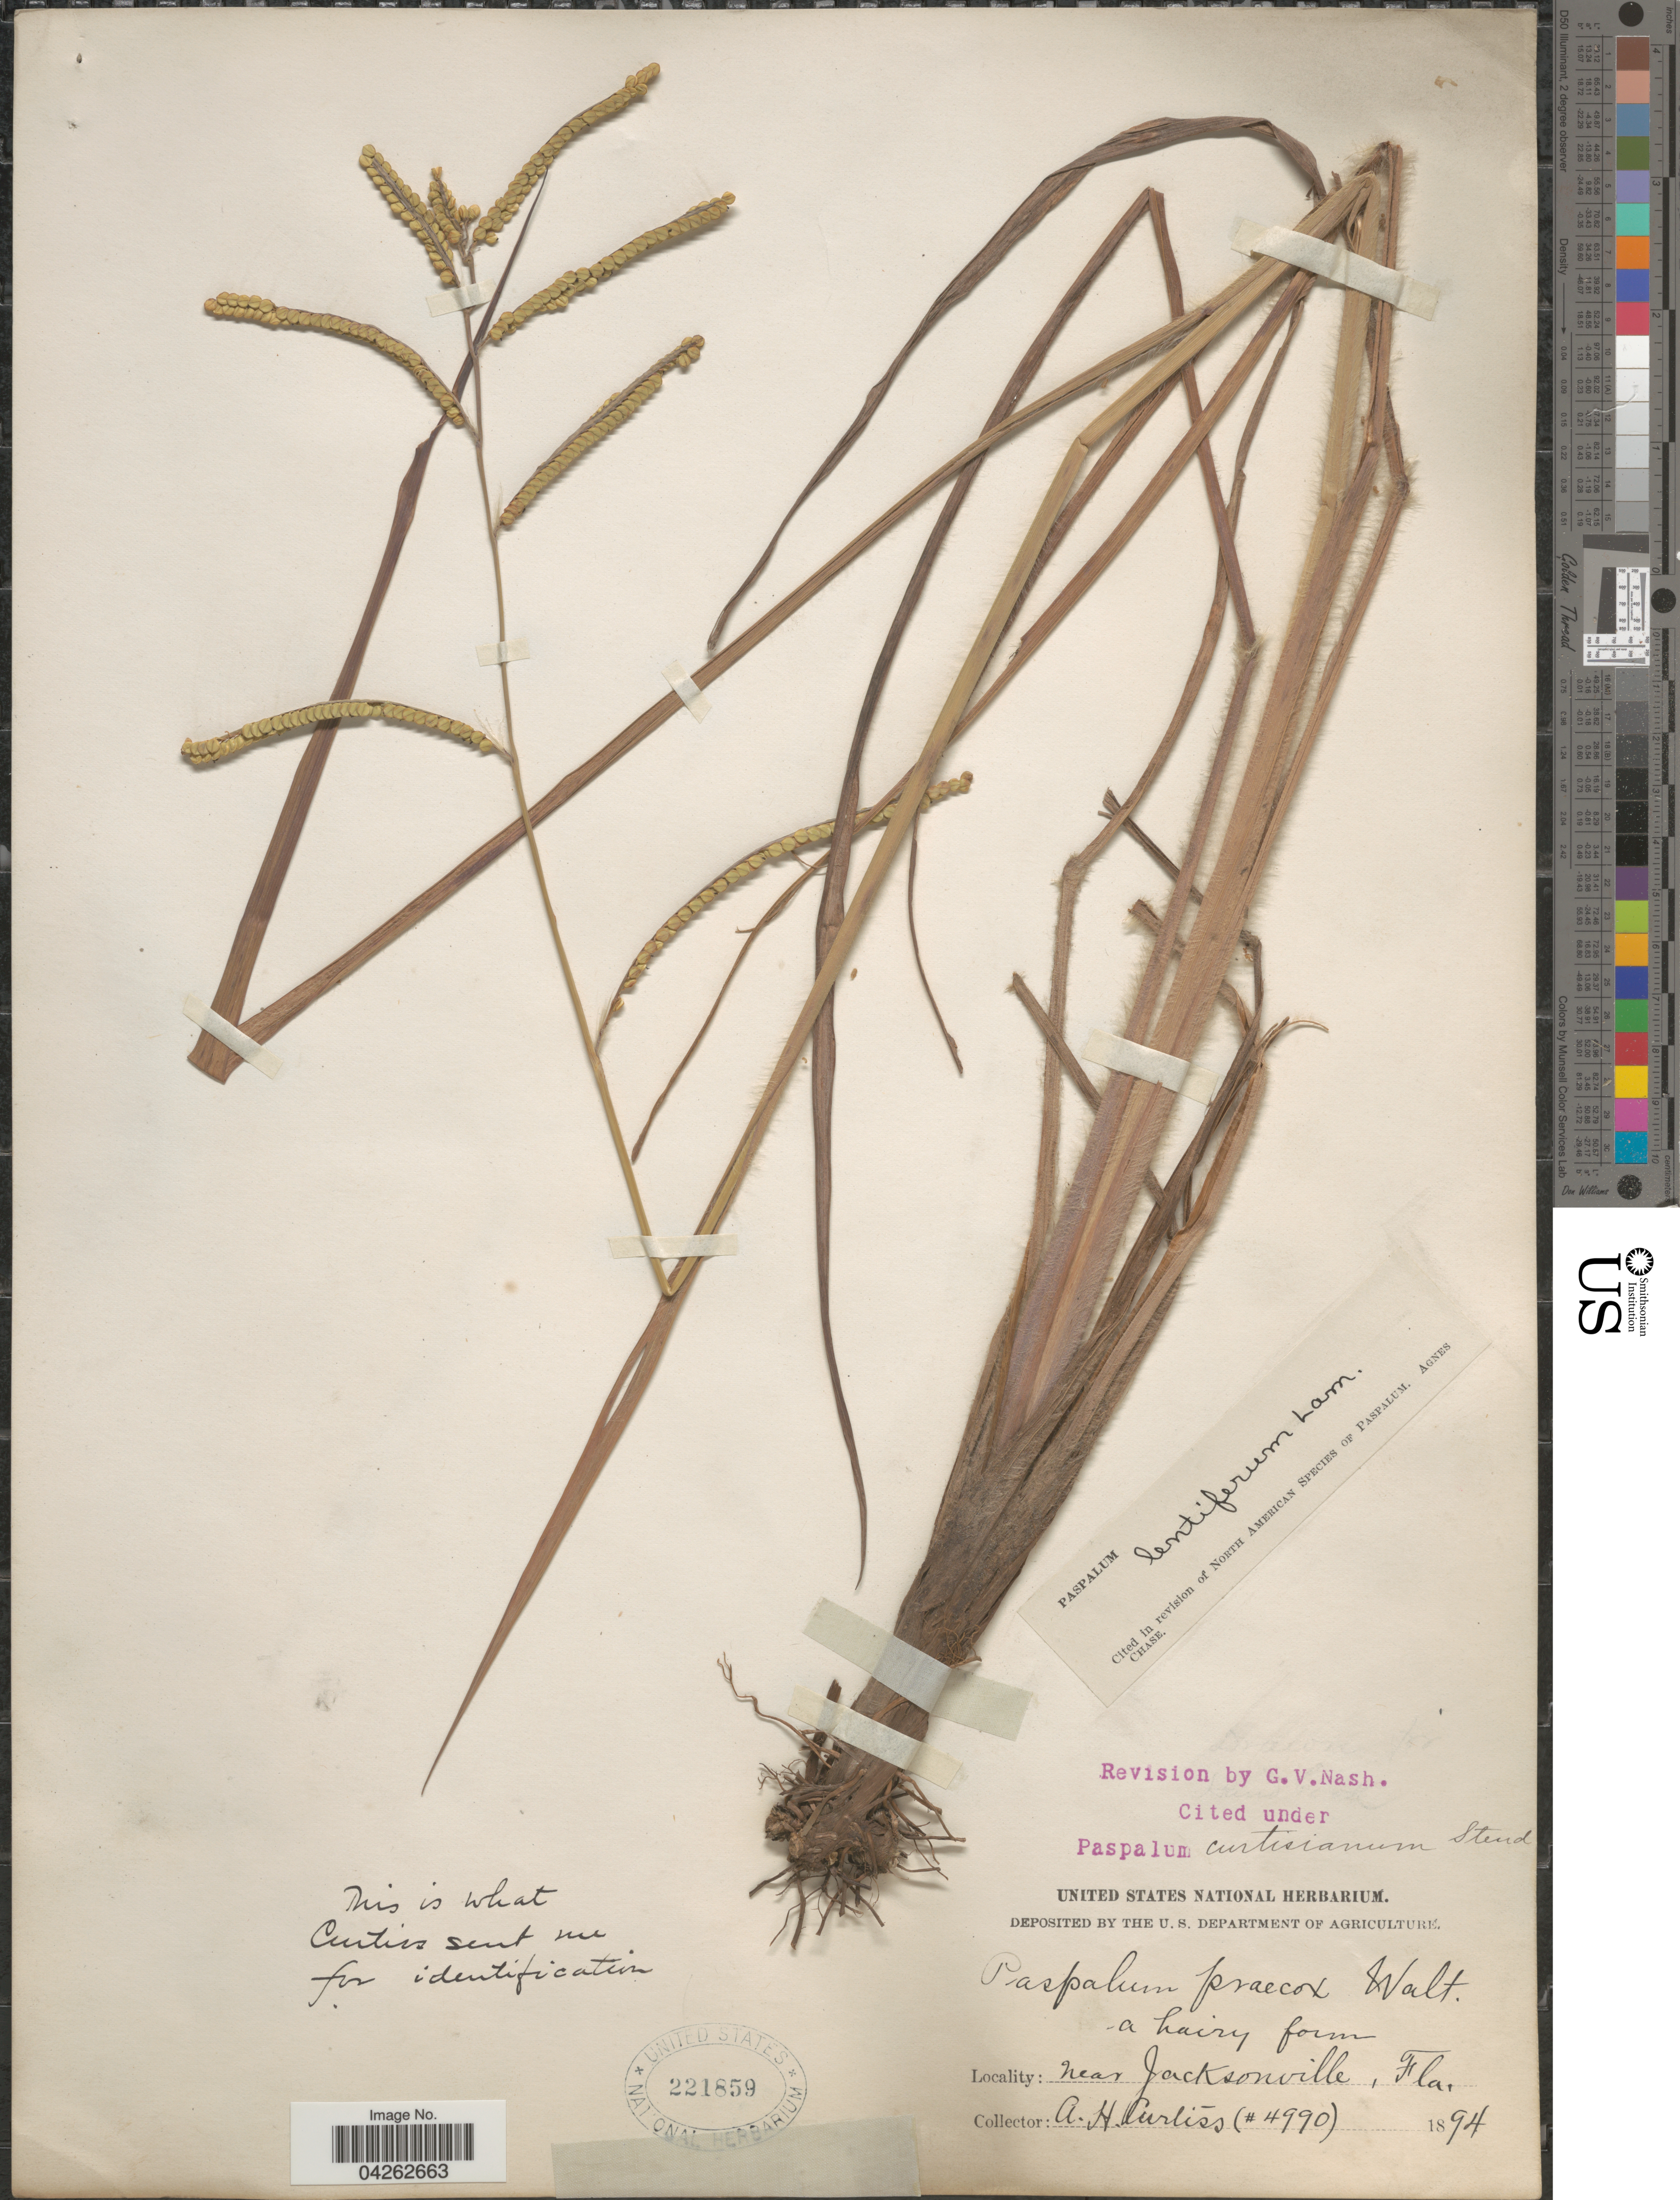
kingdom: Plantae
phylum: Tracheophyta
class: Liliopsida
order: Poales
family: Poaceae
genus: Paspalum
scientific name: Paspalum lentiferum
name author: Lam.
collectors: A. H. Curtiss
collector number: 4990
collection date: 1894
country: United States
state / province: Florida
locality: Near Jacksonville.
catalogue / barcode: US 221859